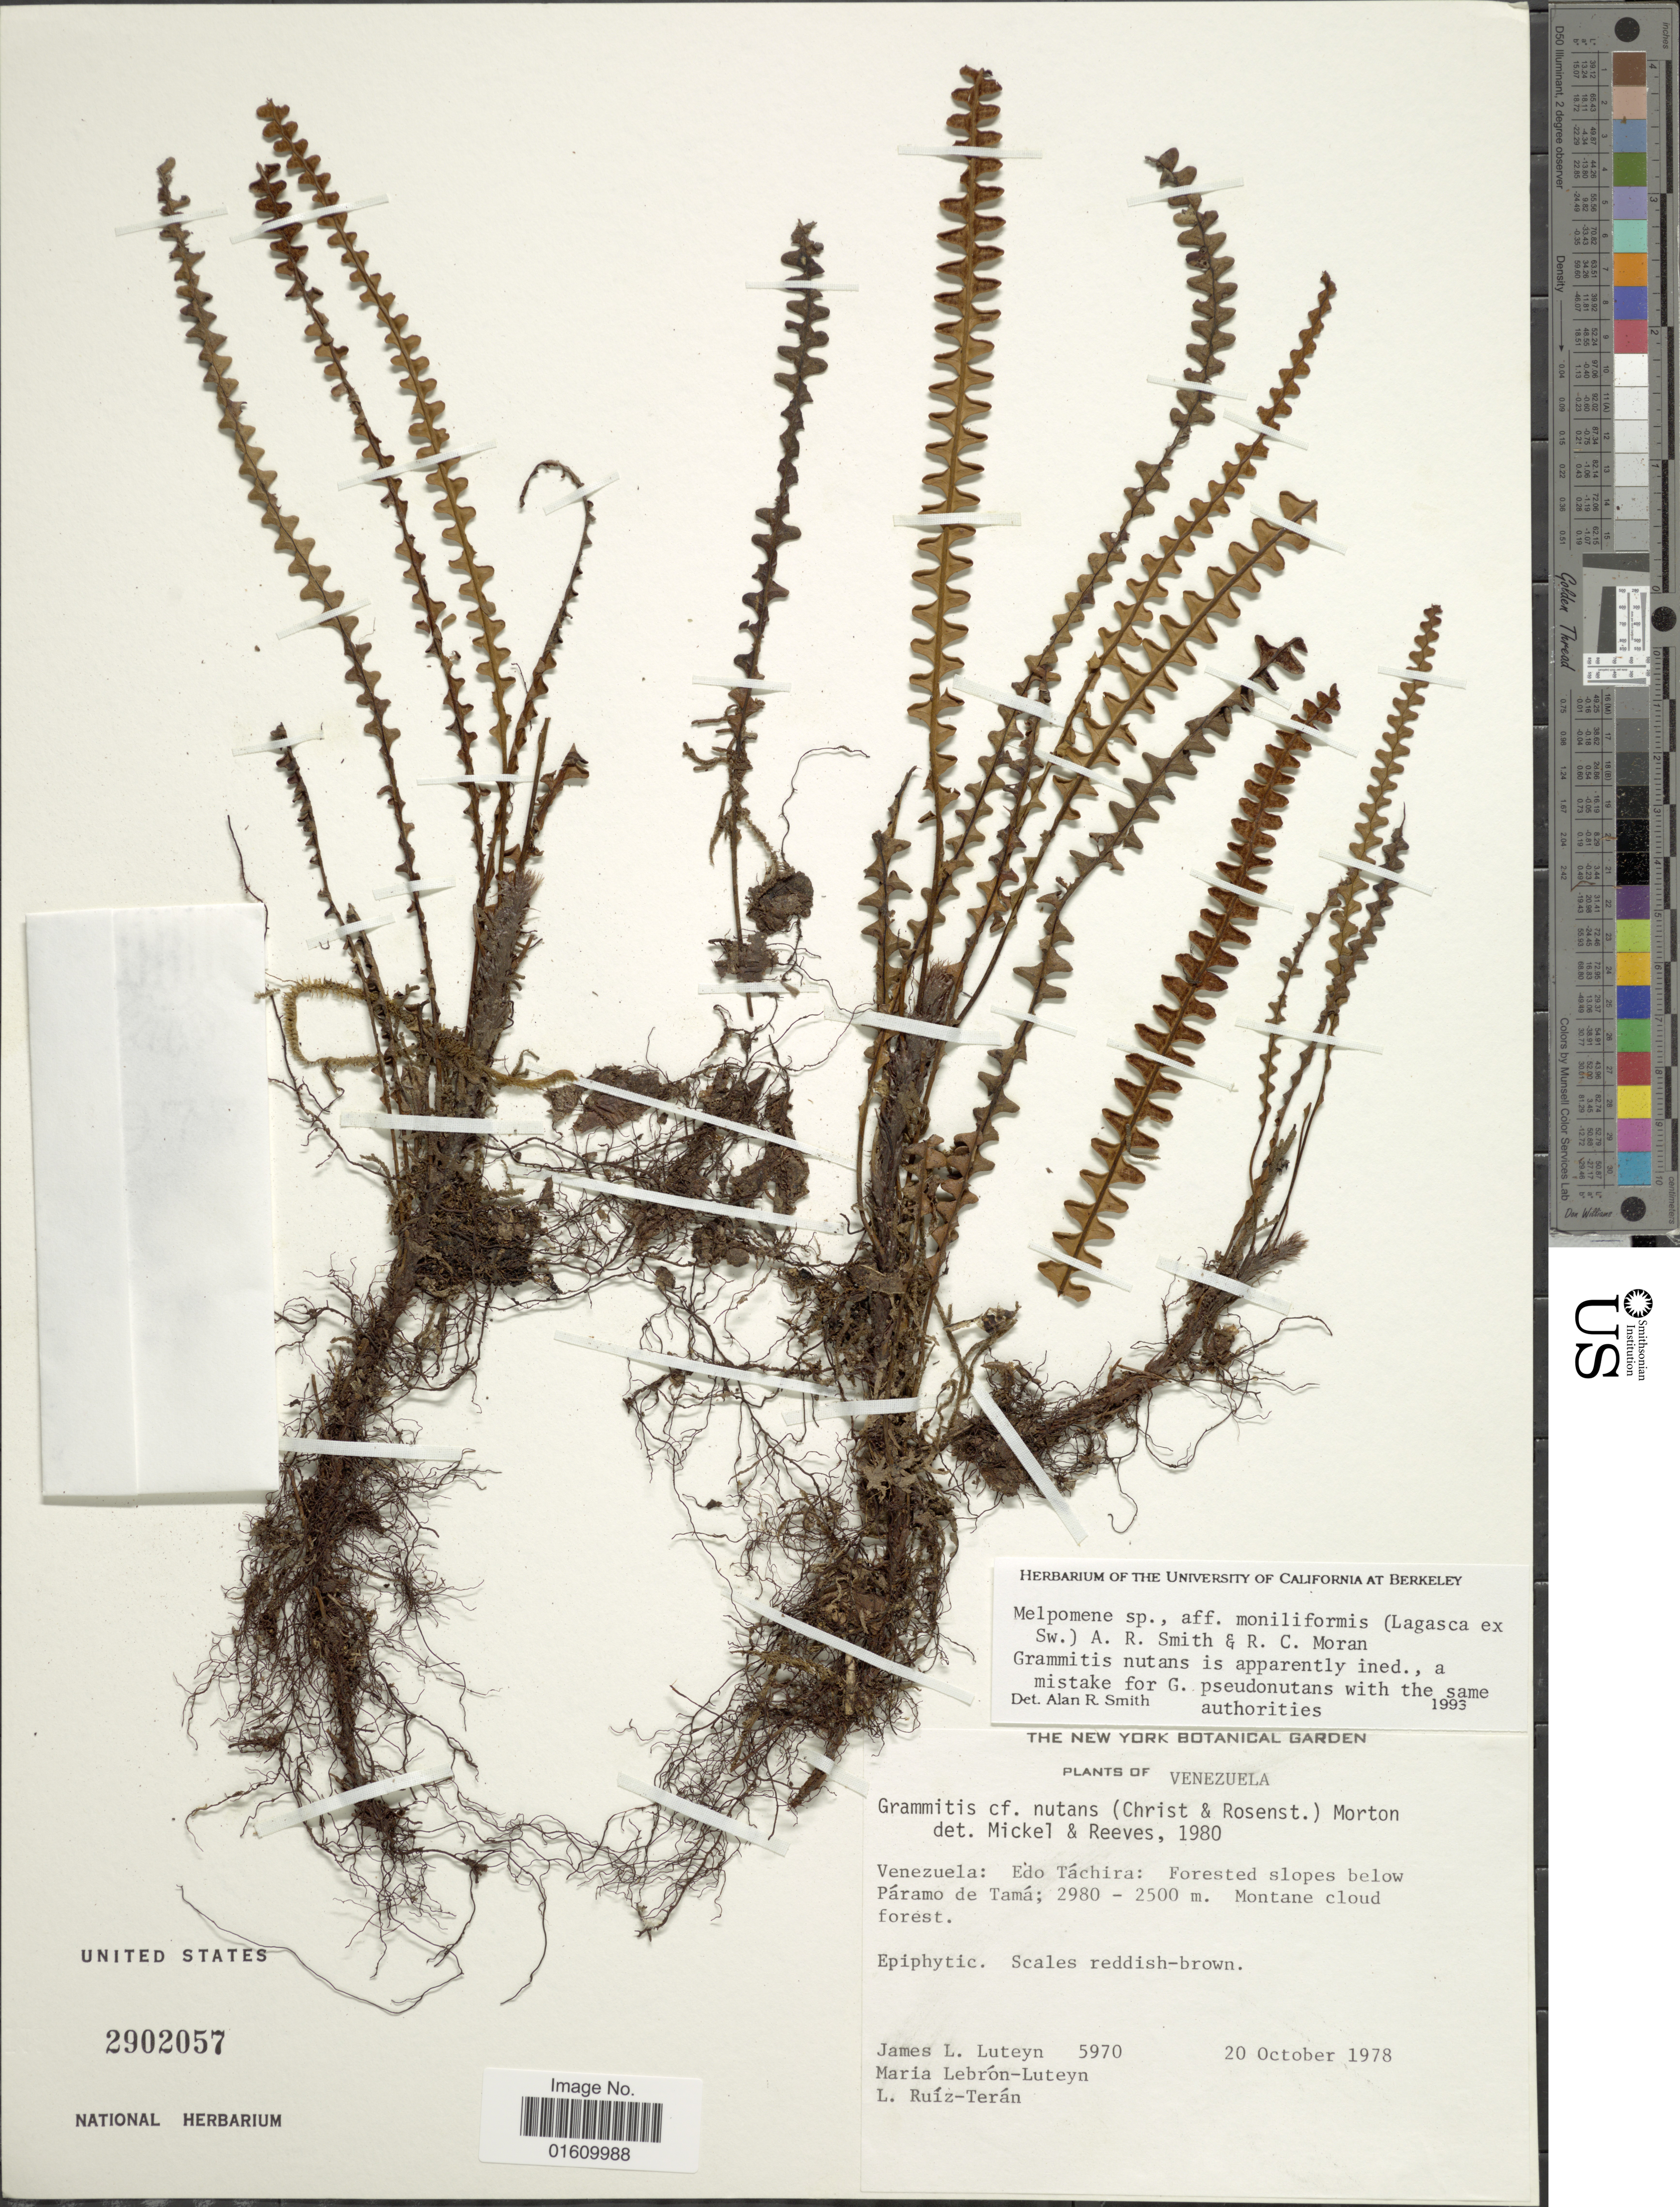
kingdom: Plantae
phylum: Tracheophyta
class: Polypodiopsida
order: Polypodiales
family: Polypodiaceae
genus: Melpomene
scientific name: Melpomene moniliformis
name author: (Lag. ex Sw.) A.R. Sm. & R.C. Moran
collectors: J. L. Luteyn, M. L. Lebrón-Luteyn & L. E. Ruíz-Terán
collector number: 5970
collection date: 1978-10-20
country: Venezuela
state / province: Tachira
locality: Edo Tachira: Forested slopes below Paramo de Tama.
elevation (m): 2500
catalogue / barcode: US 2902057